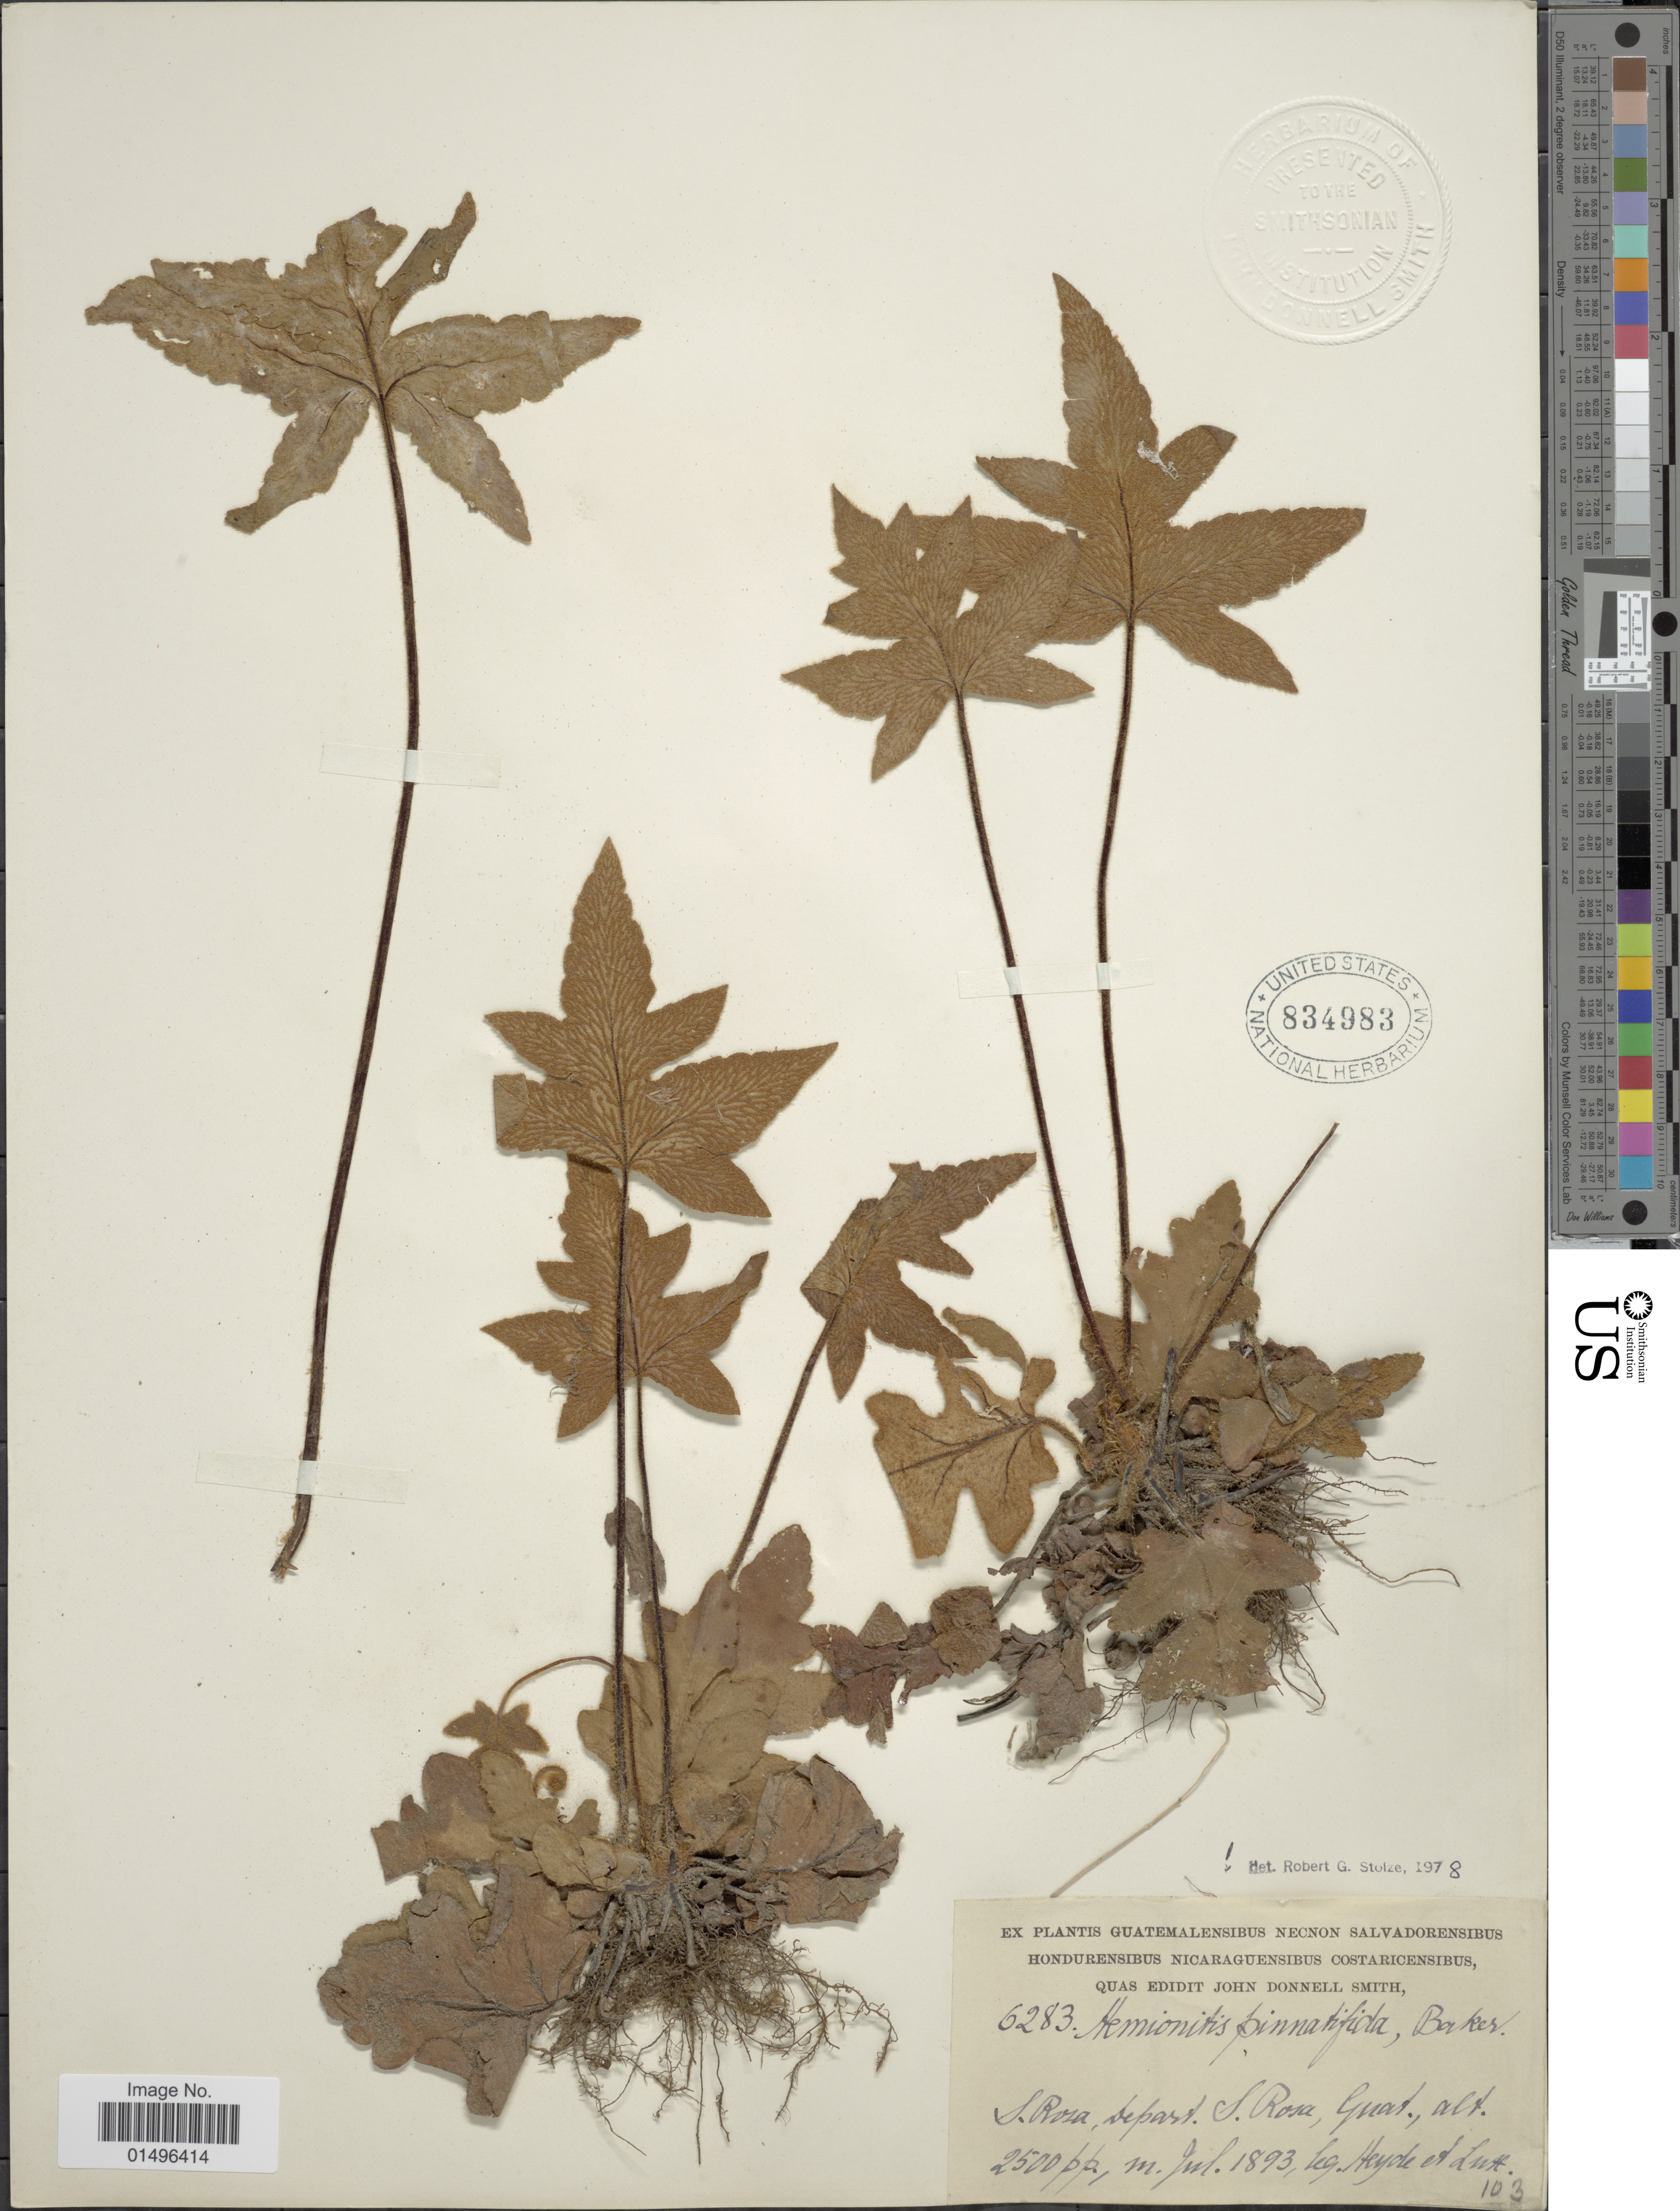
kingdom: Plantae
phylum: Tracheophyta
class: Polypodiopsida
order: Polypodiales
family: Pteridaceae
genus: Hemionitis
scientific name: Hemionitis pinnatifida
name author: Baker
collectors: Heyde & Lux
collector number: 6283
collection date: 1893-07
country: Guatemala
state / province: Santa Rosa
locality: Guatemala, Santa Rosa, Depart. Santa Rosa.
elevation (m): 762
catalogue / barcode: US 834983